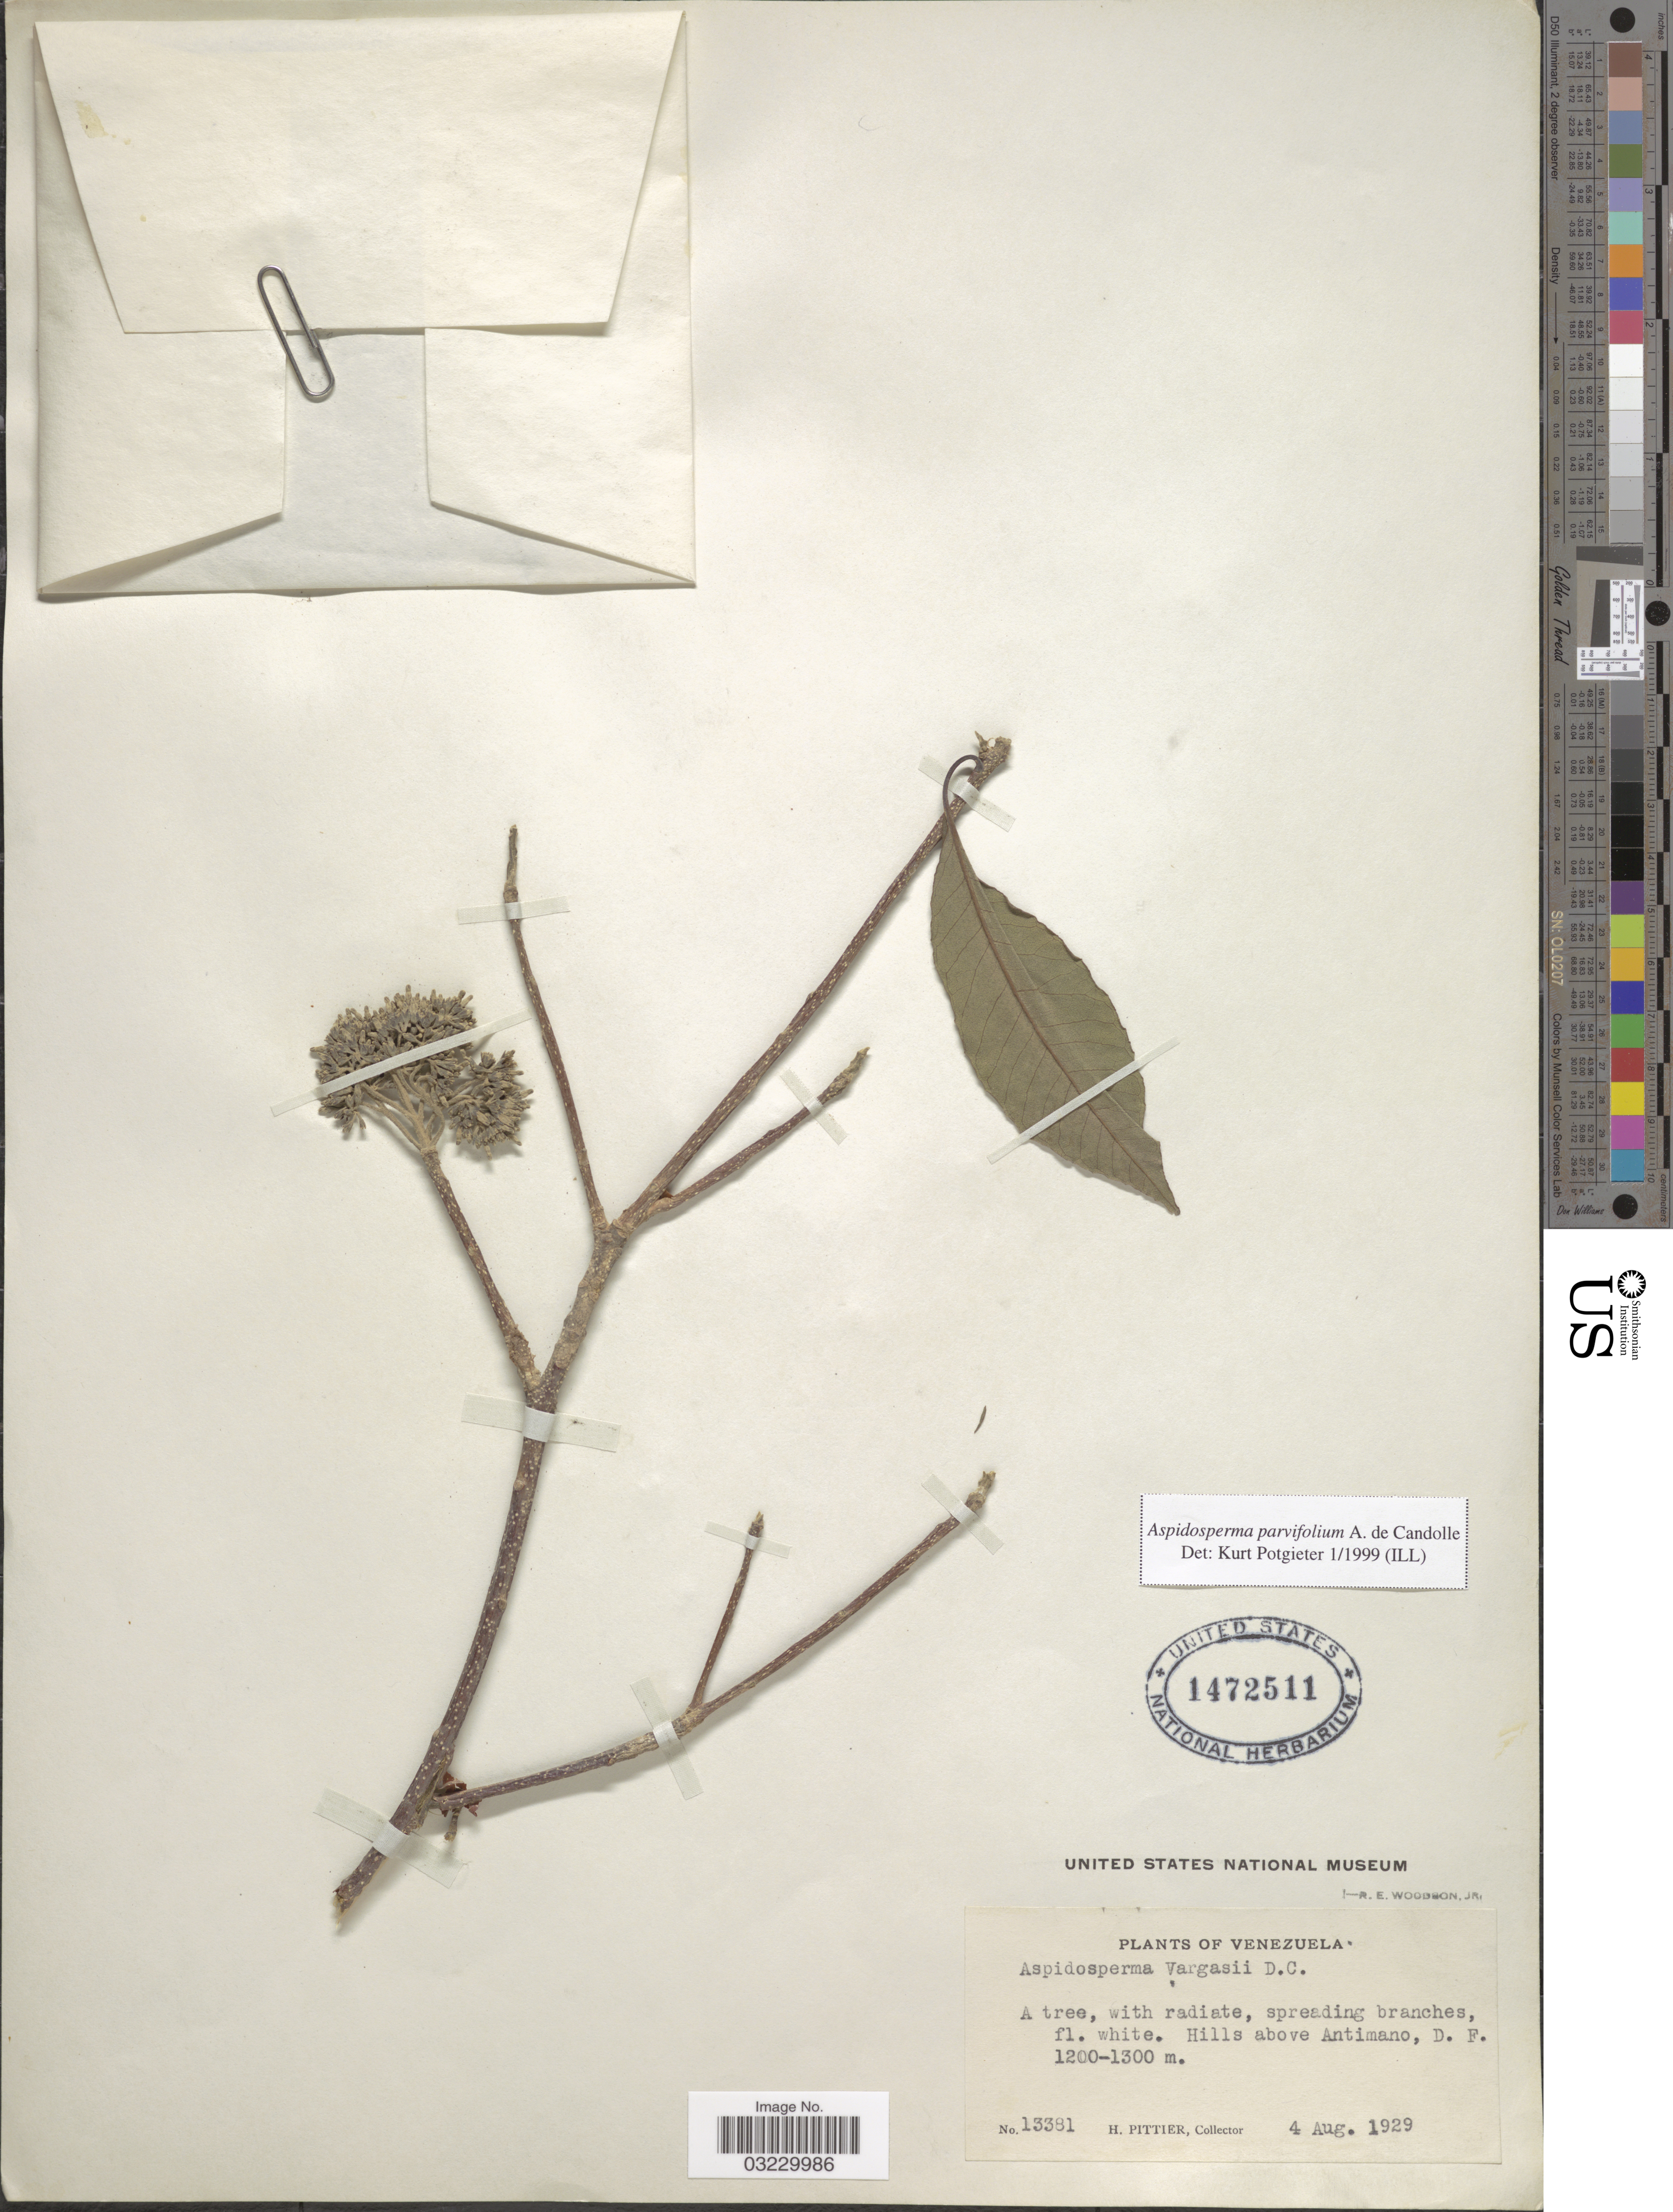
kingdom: Plantae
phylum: Tracheophyta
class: Magnoliopsida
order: Gentianales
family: Apocynaceae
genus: Aspidosperma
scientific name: Aspidosperma parvifolium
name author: A. DC.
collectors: H. F. Pittier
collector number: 13381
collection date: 1929-08-04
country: Venezuela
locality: Hills above Antimano, D. F.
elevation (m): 1200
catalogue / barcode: US 1472511